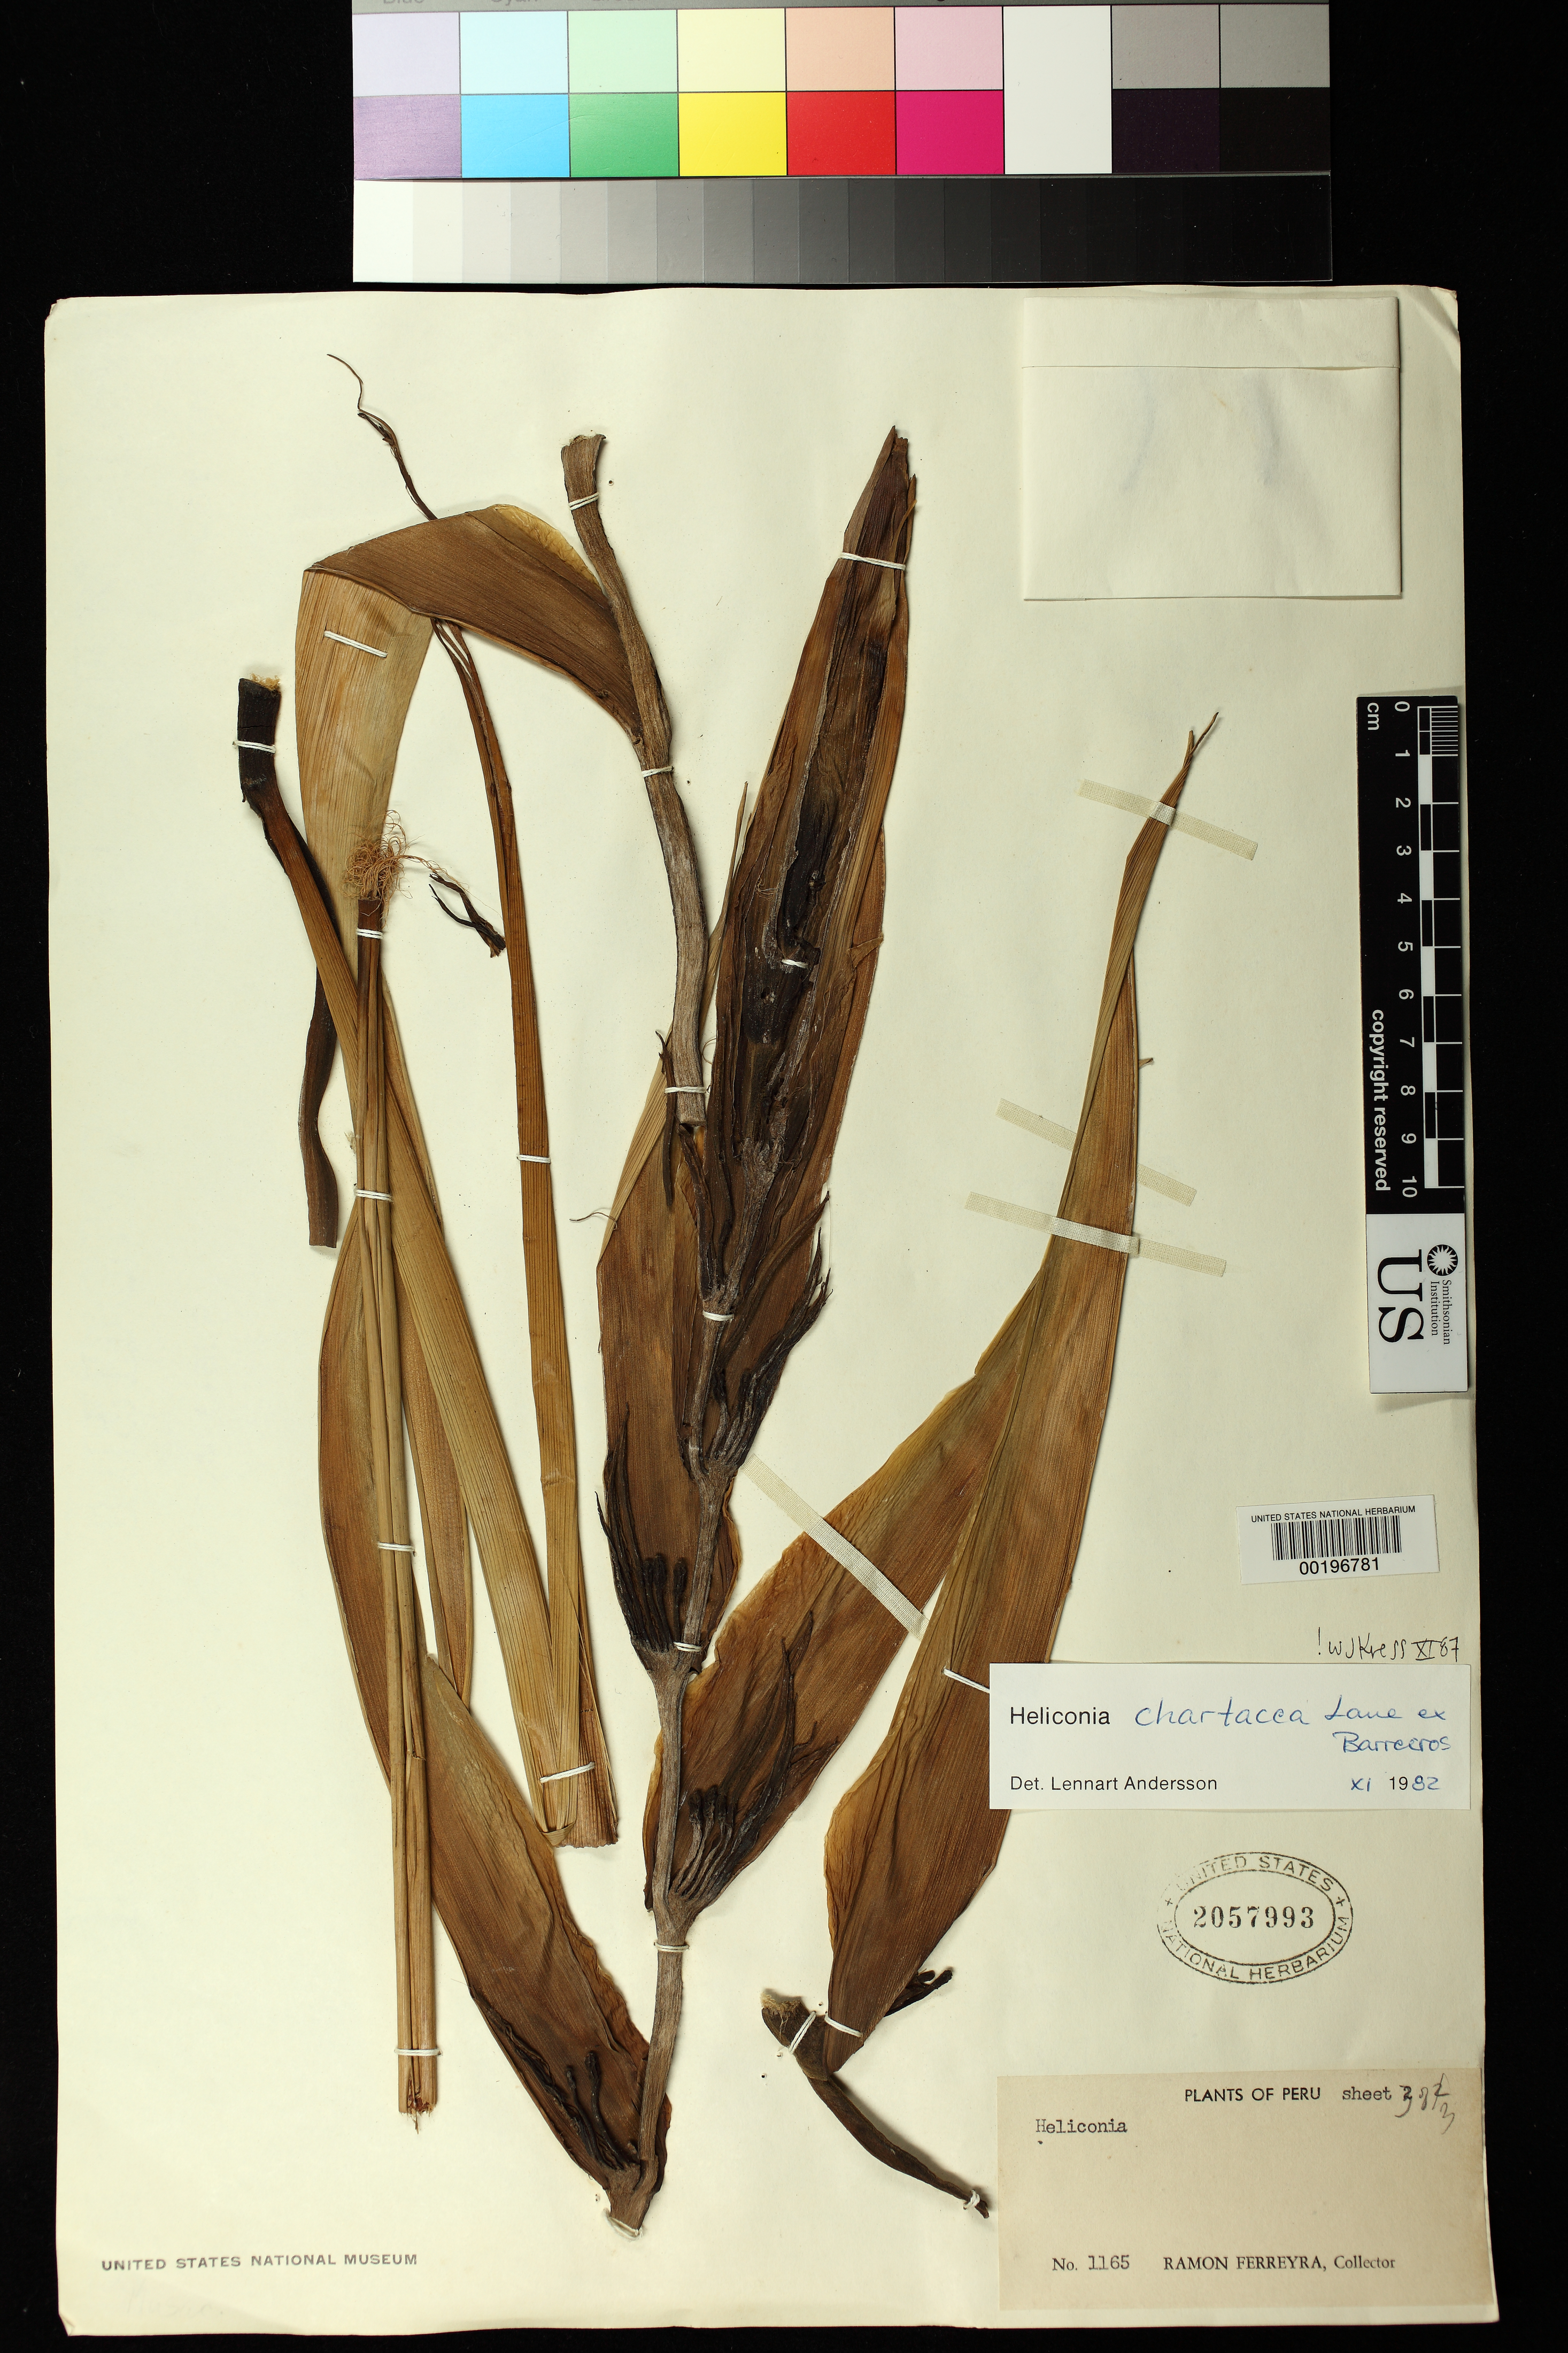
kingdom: Plantae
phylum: Tracheophyta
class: Liliopsida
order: Zingiberales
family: Heliconiaceae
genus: Heliconia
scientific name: Heliconia chartacea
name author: Lane ex Barreiros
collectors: R. A. Ferreyra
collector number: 1165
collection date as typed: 17 Aug 1946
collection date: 1946-08-17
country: Peru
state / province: Ucayali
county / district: Coronel Portillo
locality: Pampa del Sacramento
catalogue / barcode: US 2057993